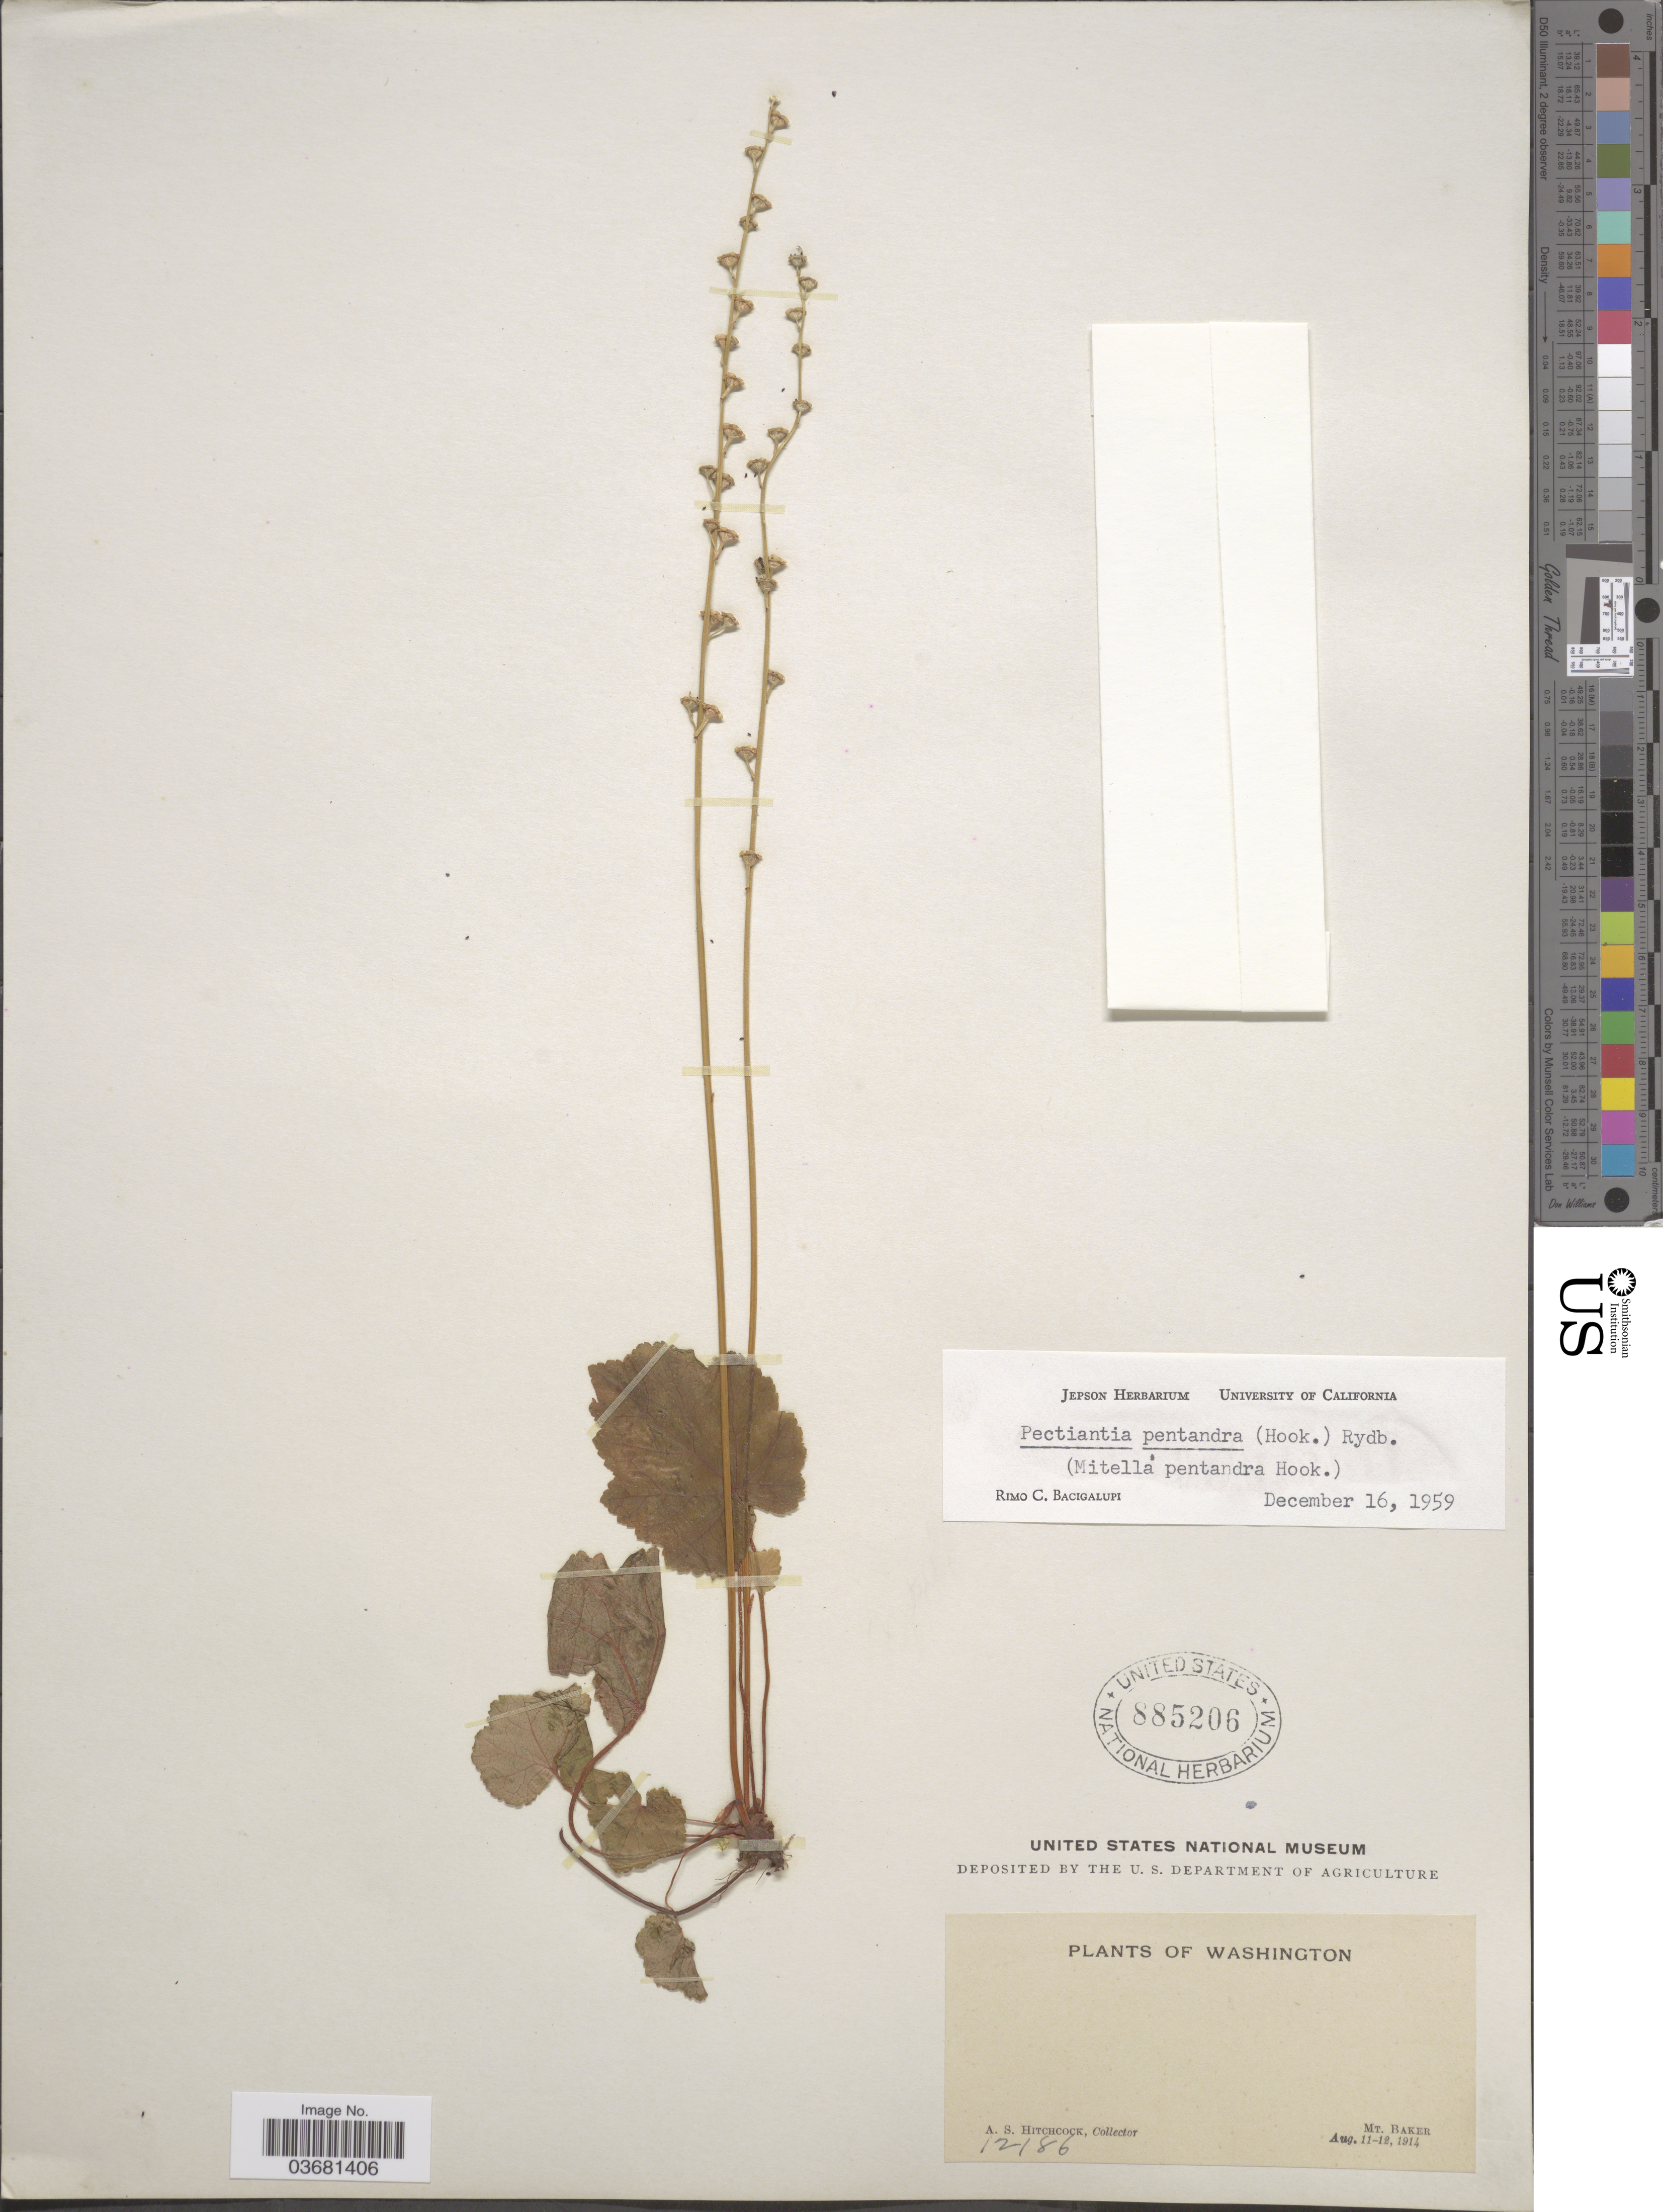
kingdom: Plantae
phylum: Tracheophyta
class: Magnoliopsida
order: Saxifragales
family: Saxifragaceae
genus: Mitella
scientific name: Mitella pentandra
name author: Hook.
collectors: A. S. Hitchcock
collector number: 12186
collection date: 1914-08-11/1914-08-12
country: United States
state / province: Washington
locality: Mt. Baker.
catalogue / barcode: US 885206